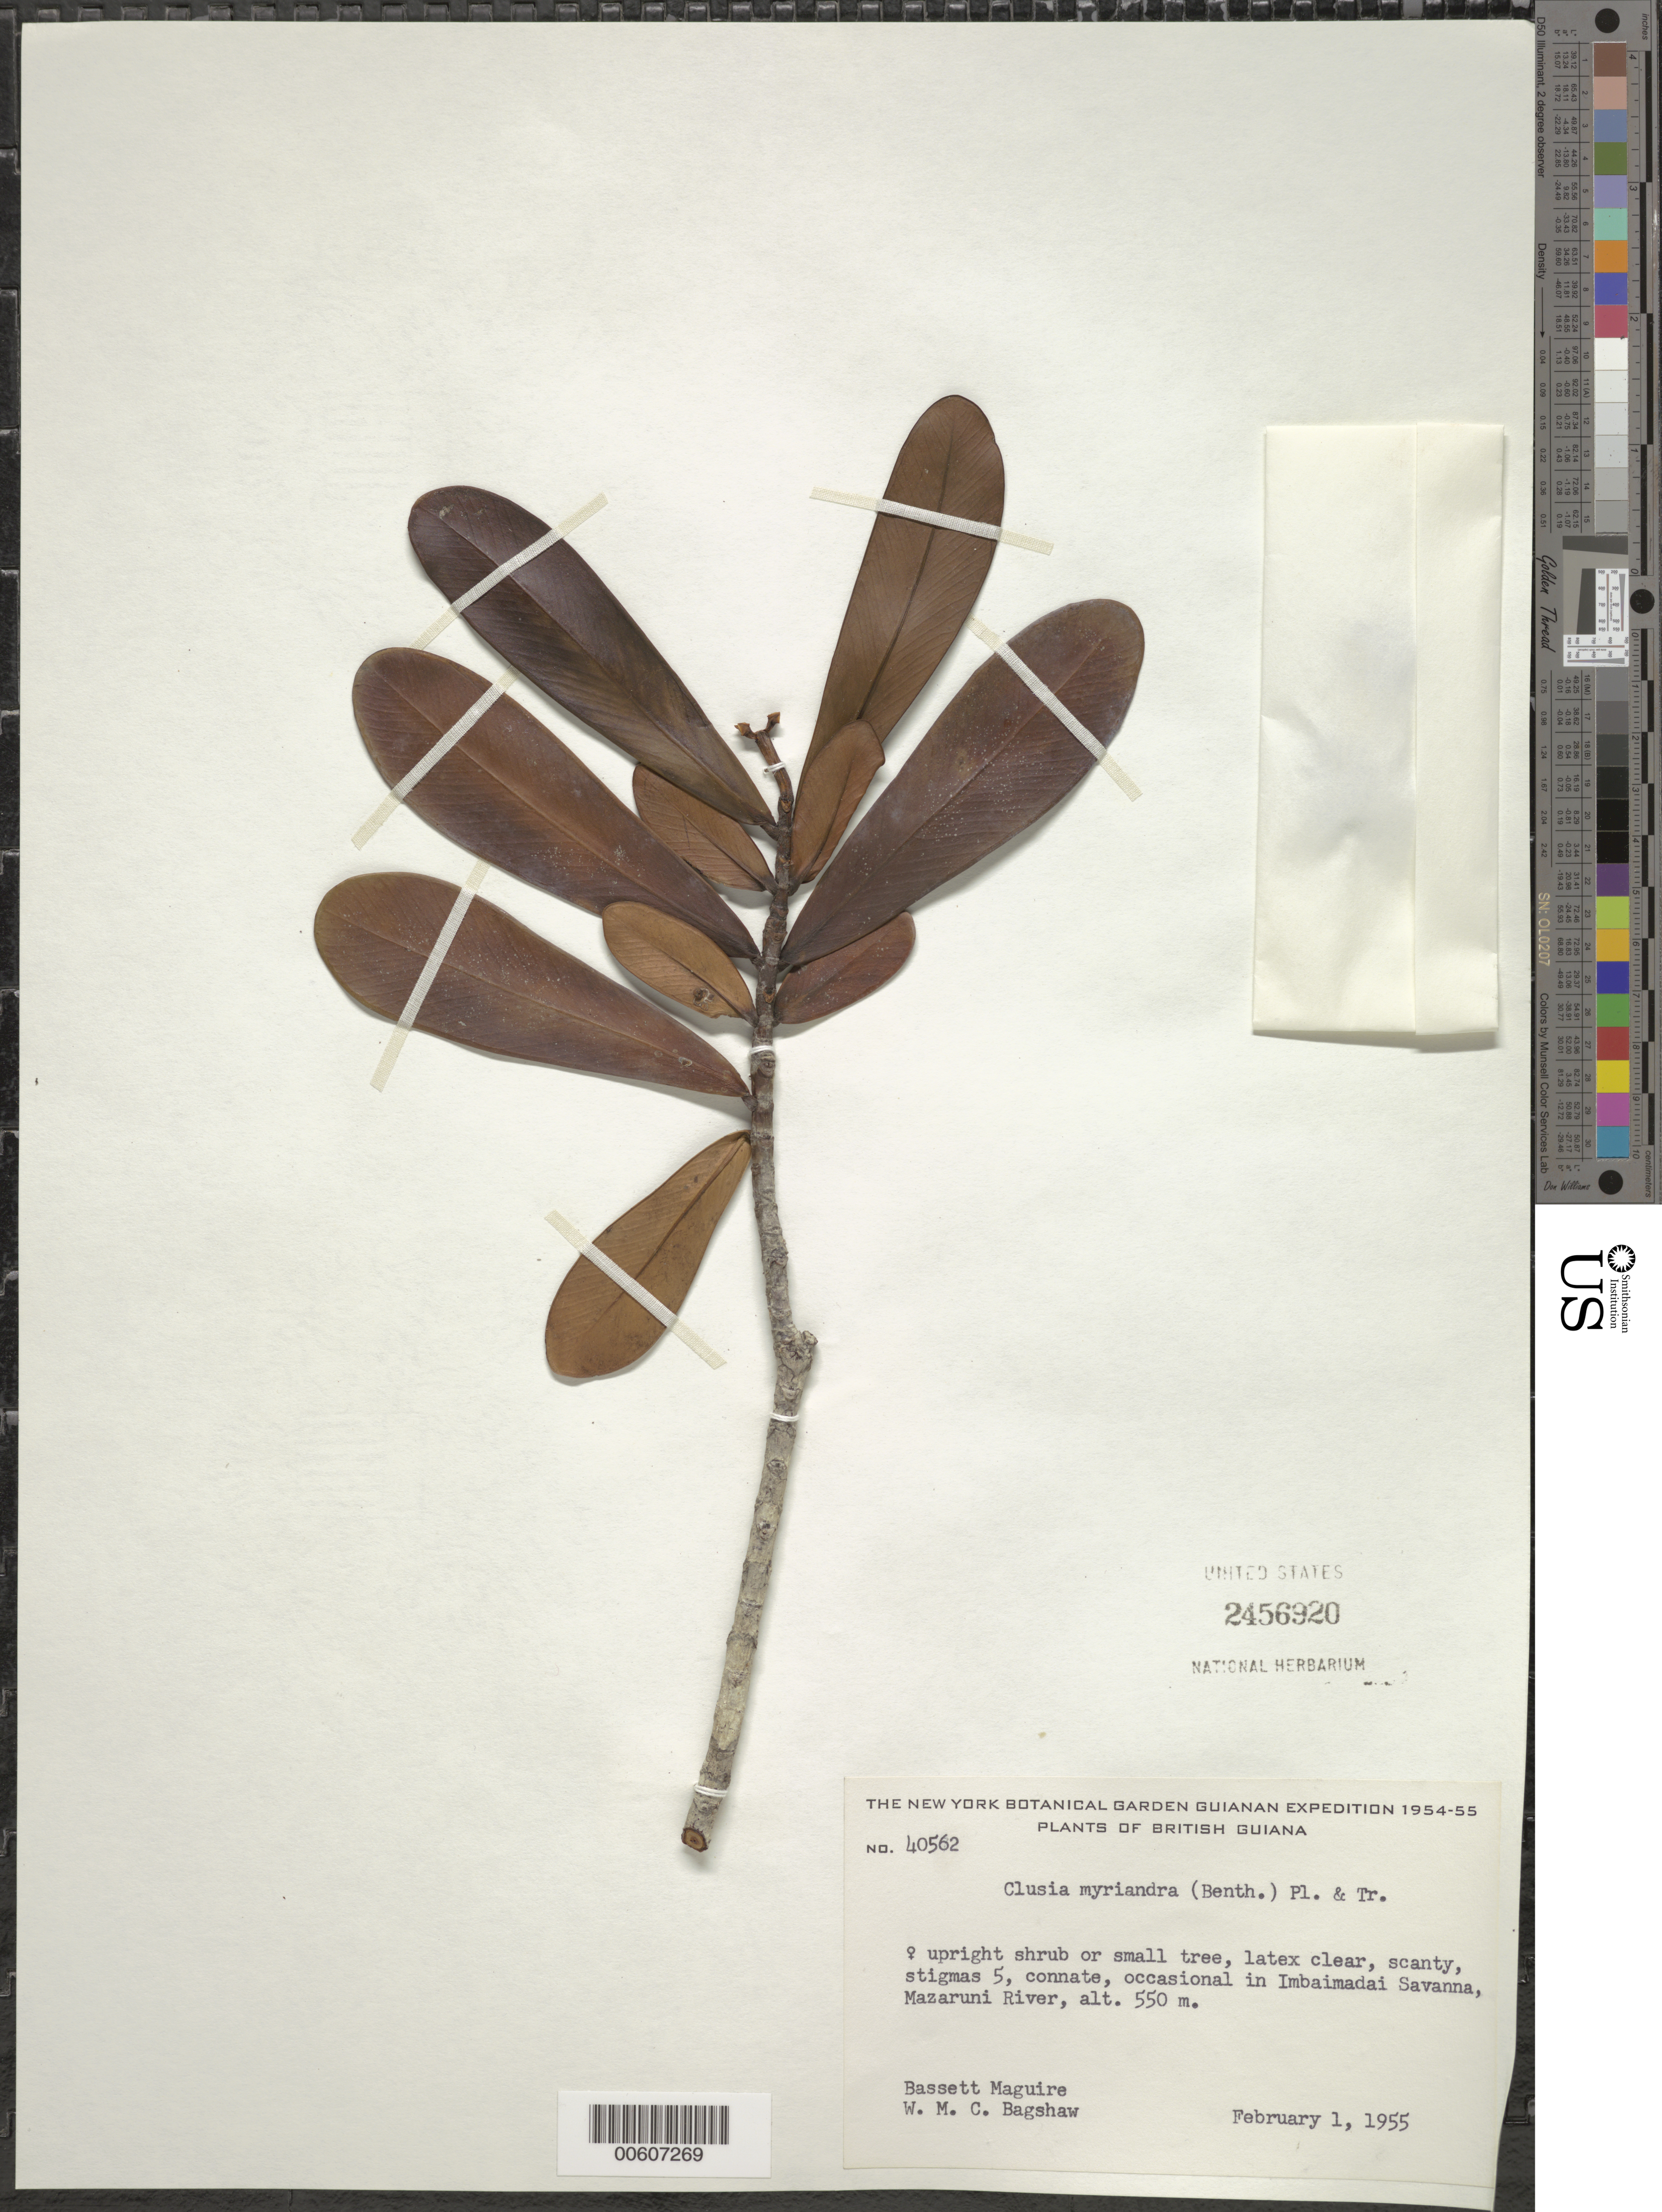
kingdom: Plantae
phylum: Tracheophyta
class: Magnoliopsida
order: Malpighiales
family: Clusiaceae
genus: Clusia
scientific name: Clusia myriandra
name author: (Benth.) Planch. & Triana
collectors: B. Maguire, W. Bagshaw & C. K. Maguire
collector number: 40562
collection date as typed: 1-Feb-55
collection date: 1955-02-01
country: Guyana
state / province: Cuyuni-Mazaruni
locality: Imbaimadai Savannas, upper Mazaruni River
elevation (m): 550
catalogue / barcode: US 2456920